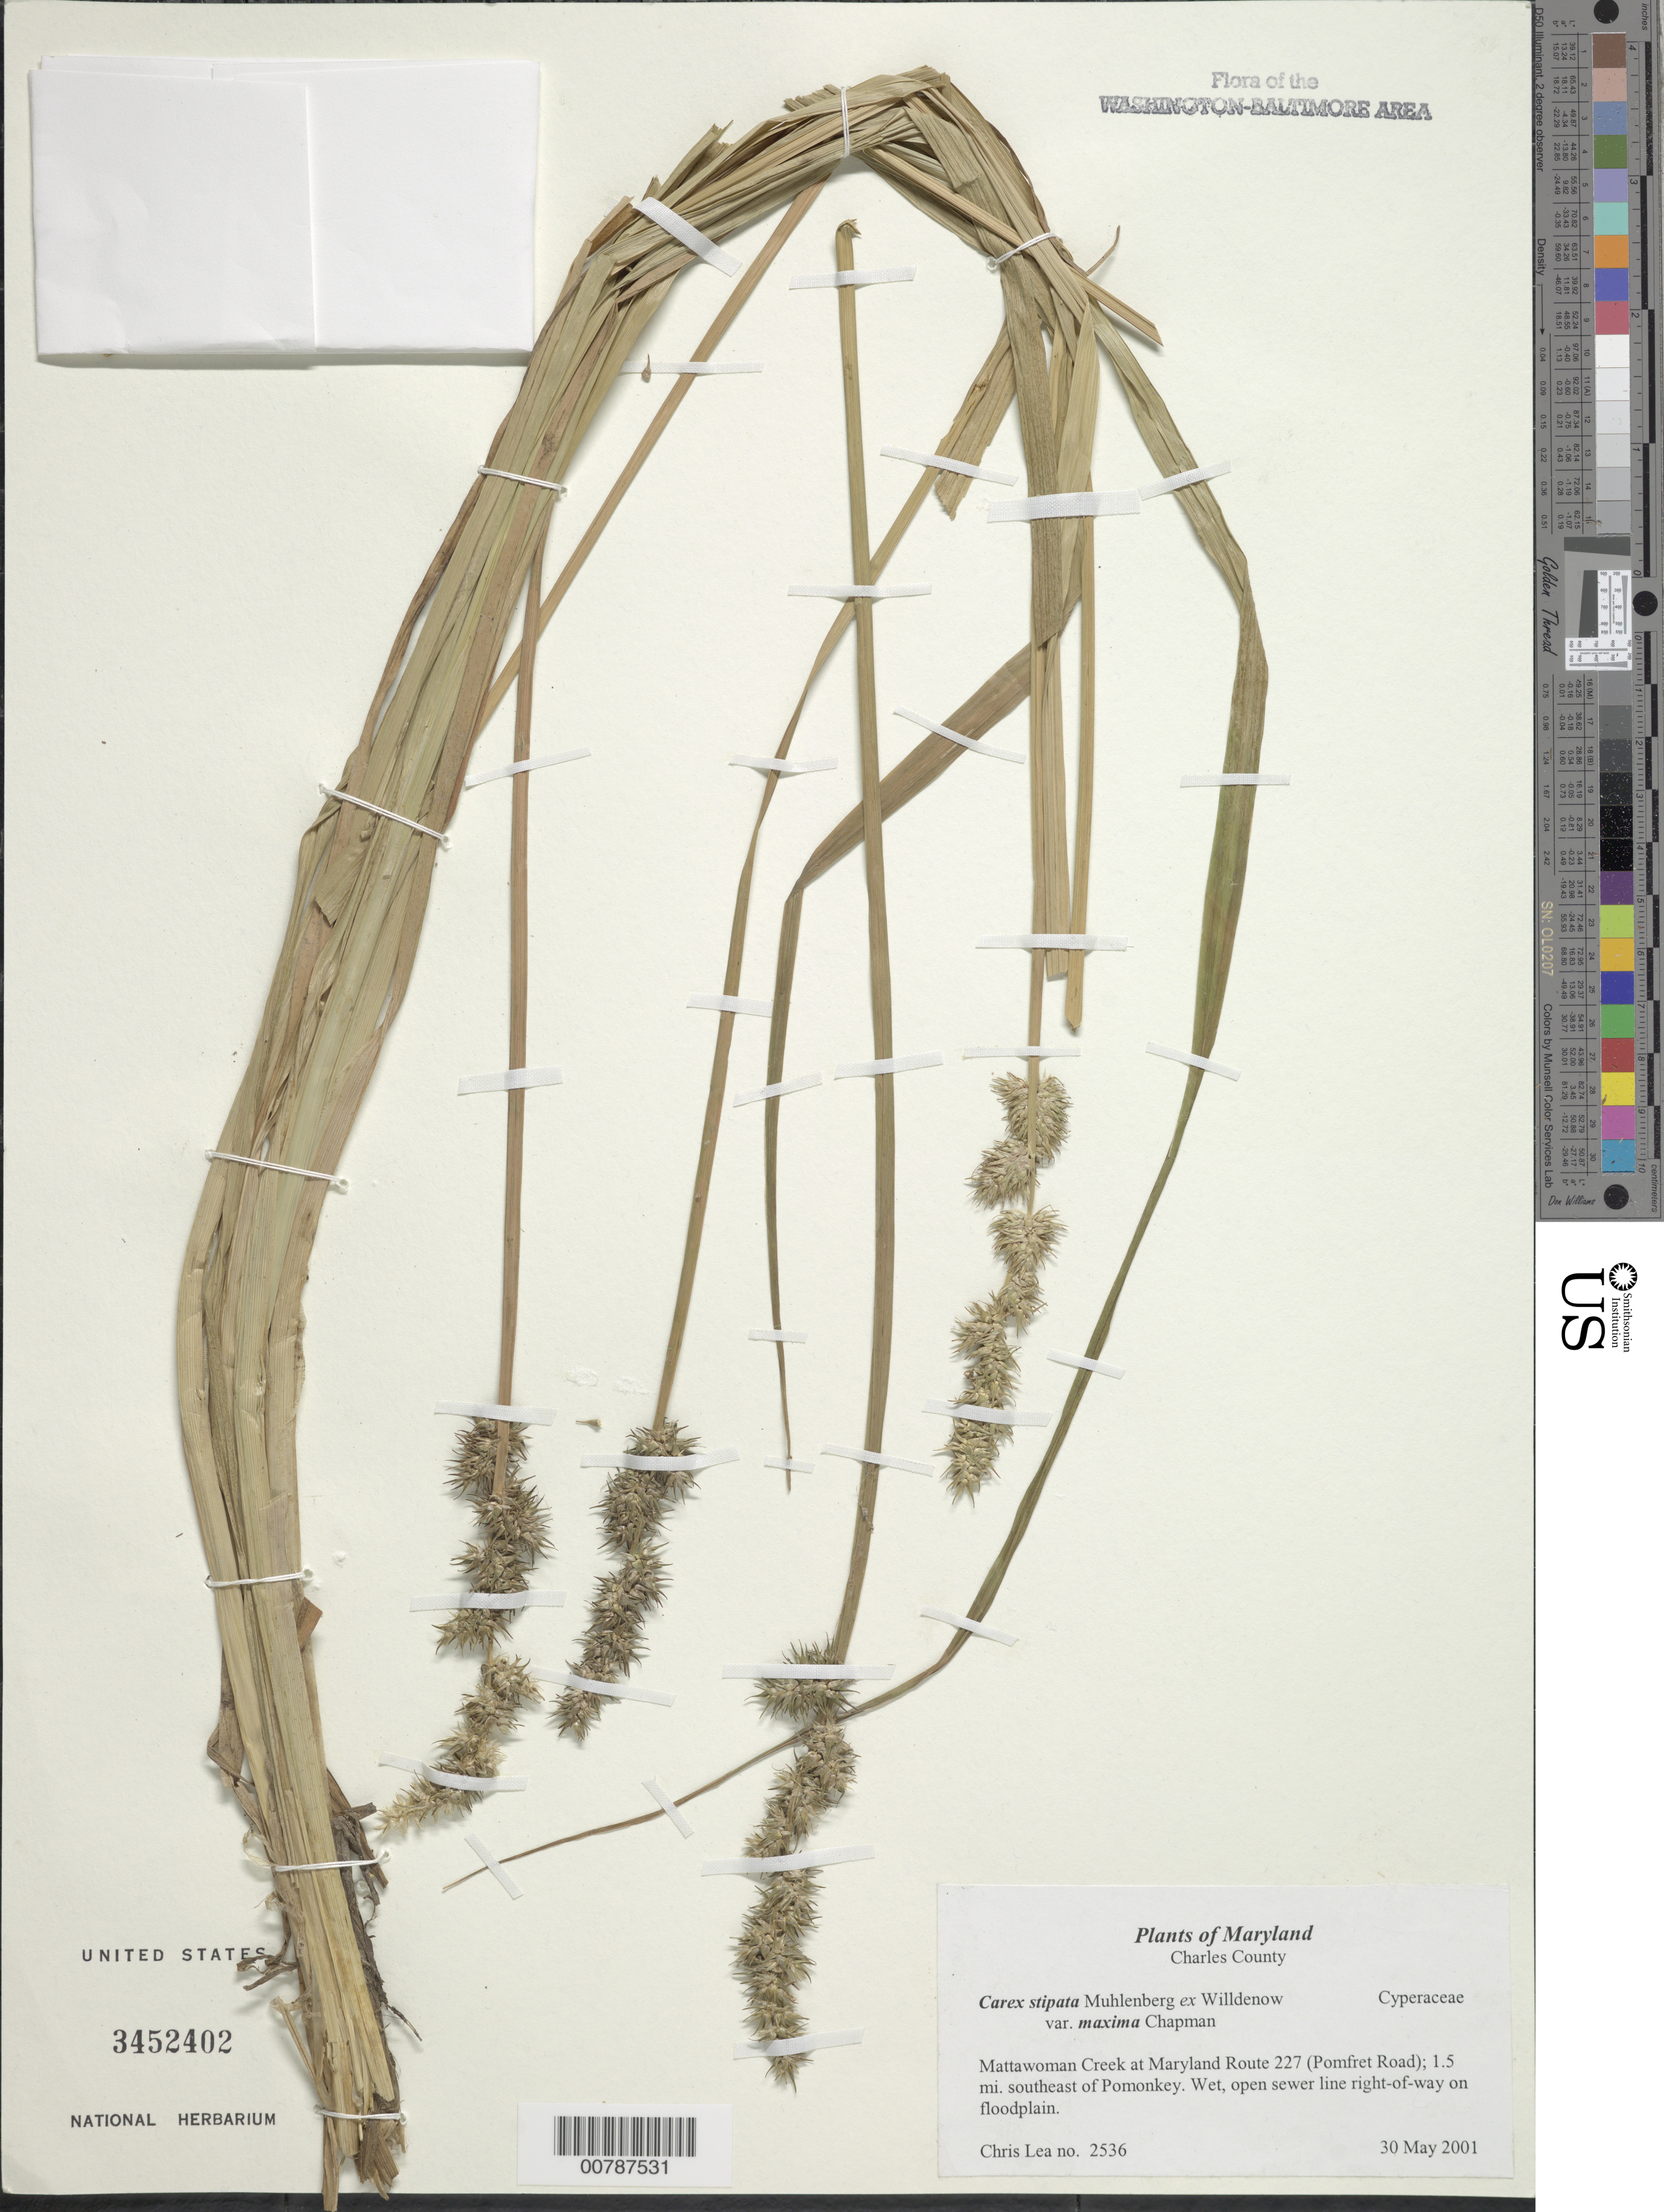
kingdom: Plantae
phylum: Tracheophyta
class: Liliopsida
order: Poales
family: Cyperaceae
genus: Carex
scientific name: Carex stipata var. maxima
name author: Chapm. ex Boott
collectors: C. Lea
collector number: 2536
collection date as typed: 30 May 2001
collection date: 2001-05-30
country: United States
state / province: Maryland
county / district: Charles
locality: Mattawoman Creek at Maryland Route 227 (Pomfret Road); 1.5 mi. southeast of Pomonkey.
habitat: Wet, open sewer line right-of-way on floodplain.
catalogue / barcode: US 3452402